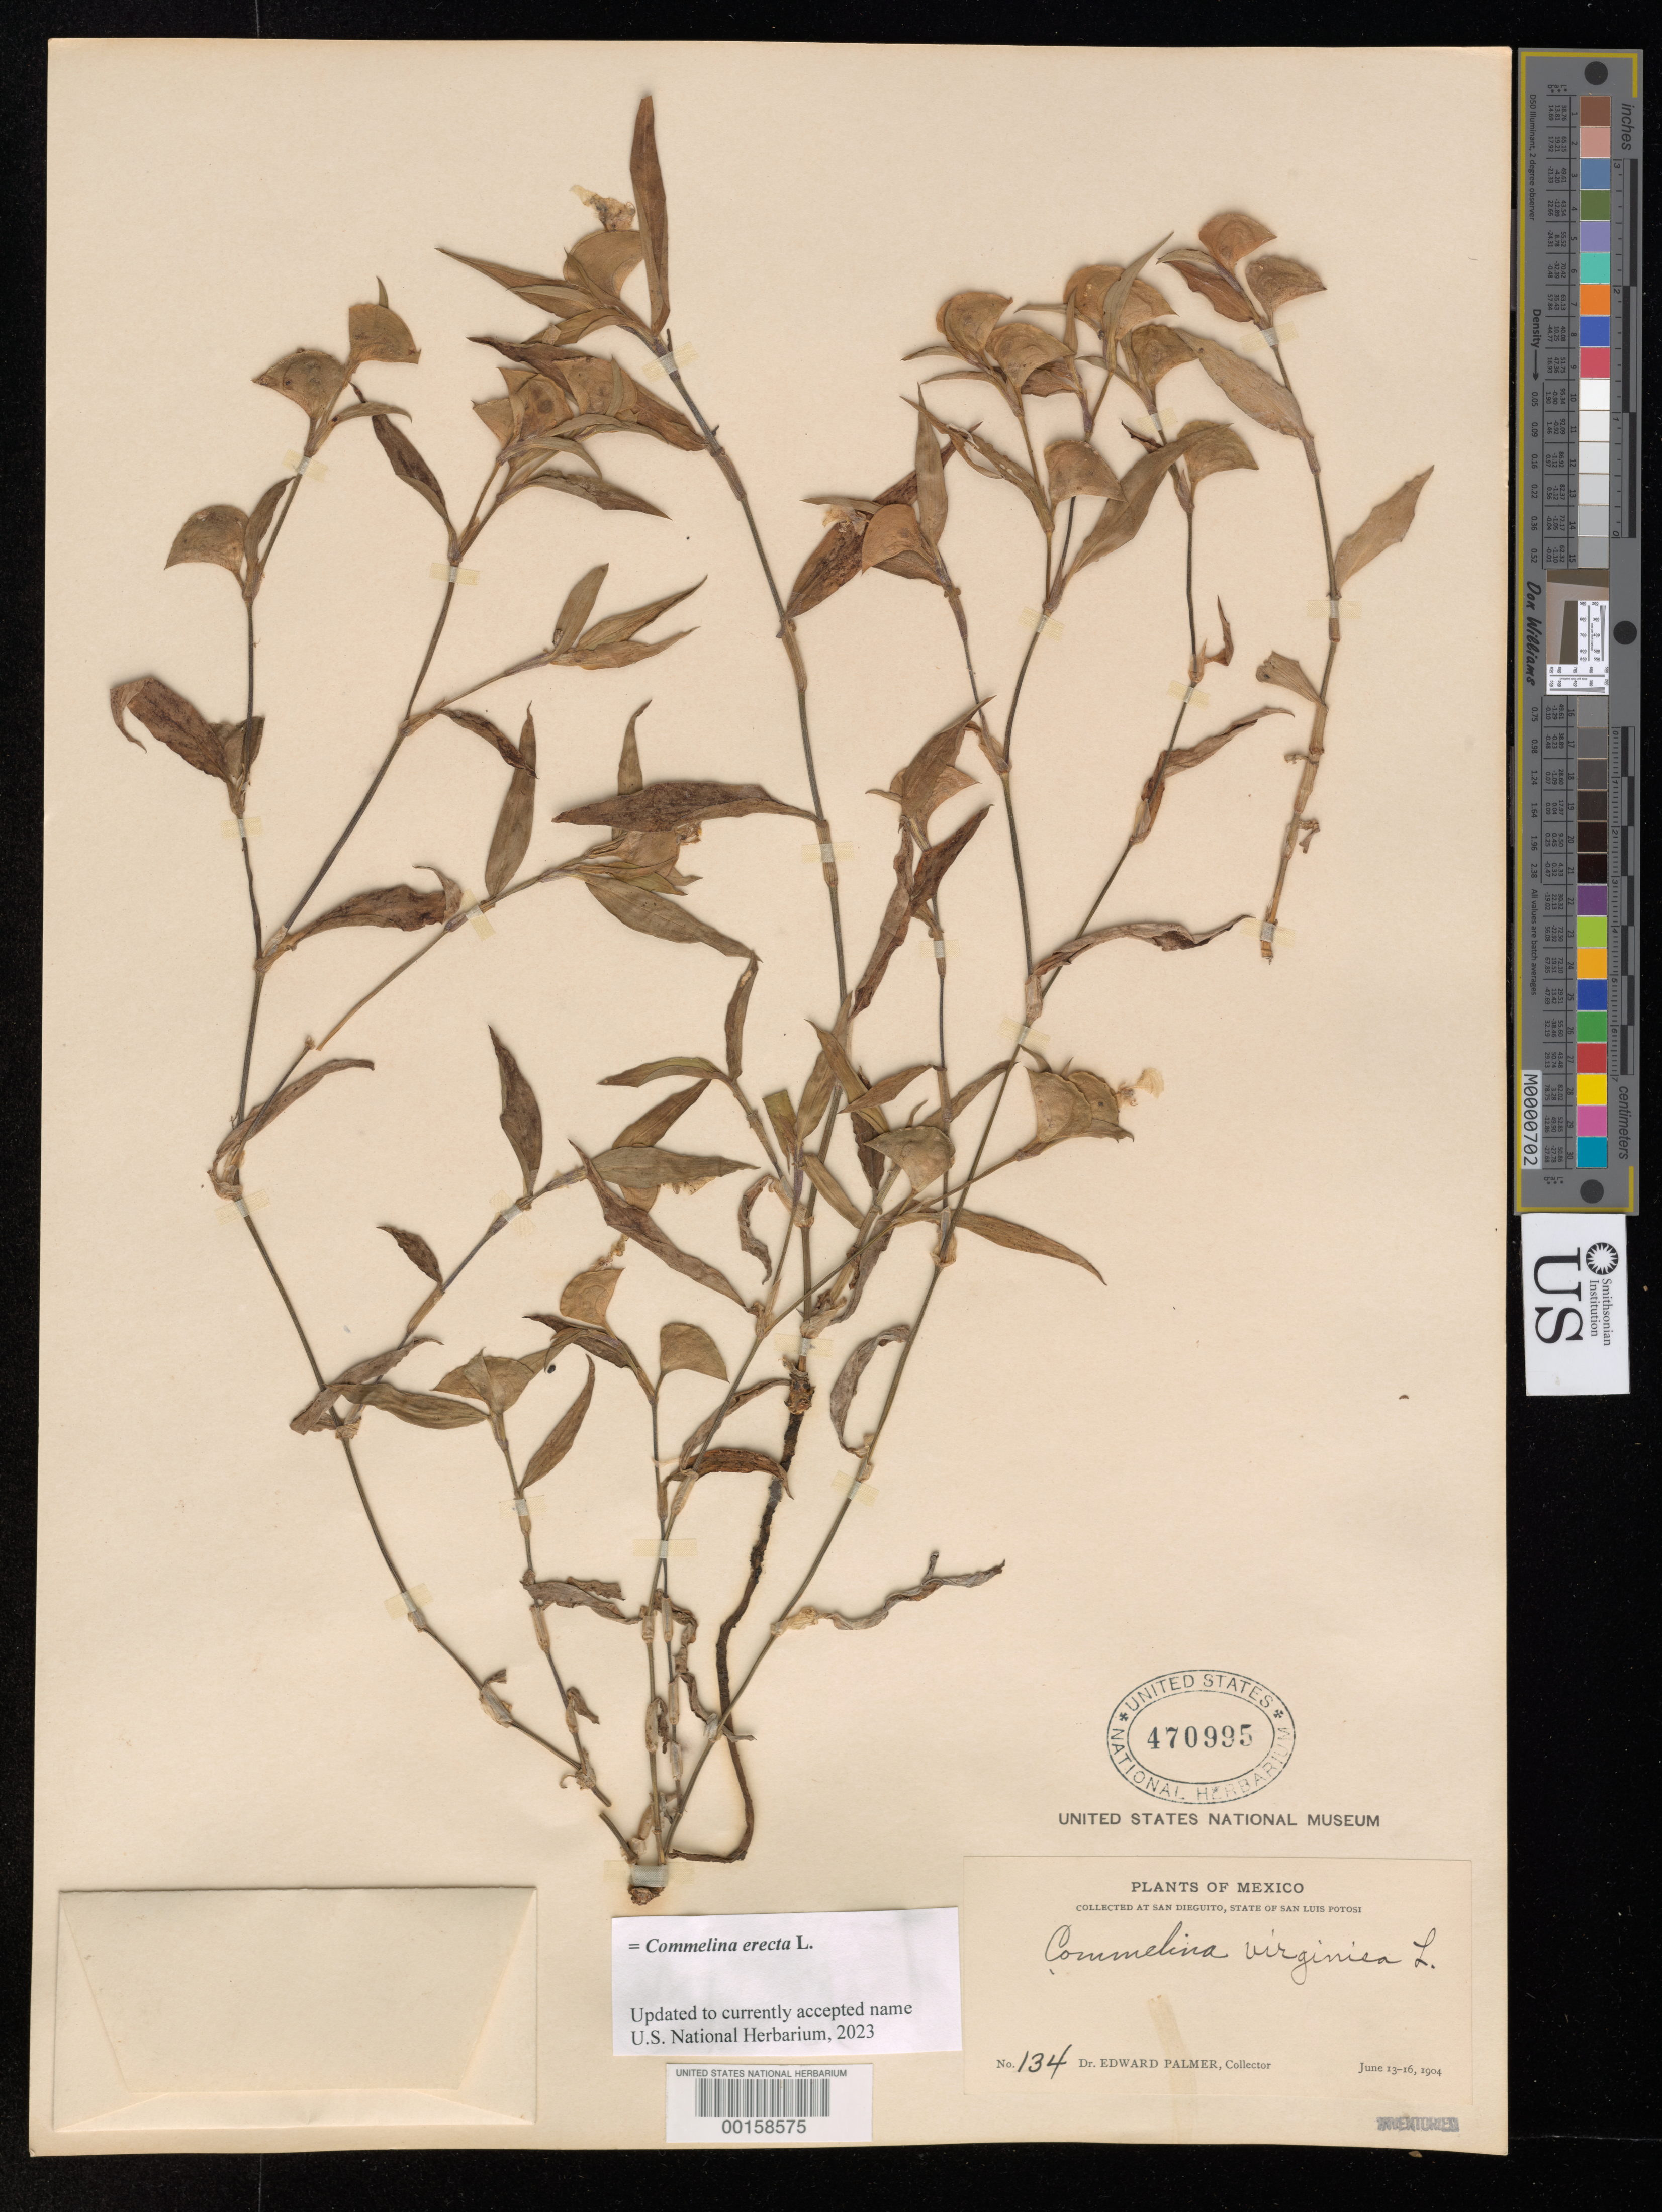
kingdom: Plantae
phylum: Tracheophyta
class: Liliopsida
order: Commelinales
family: Commelinaceae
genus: Commelina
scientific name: Commelina erecta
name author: L.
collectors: E. Palmer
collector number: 134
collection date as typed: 13 Jun 1904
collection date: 1904-06-13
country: Mexico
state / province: San Luis Potosí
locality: San dieguito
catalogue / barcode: US 470995